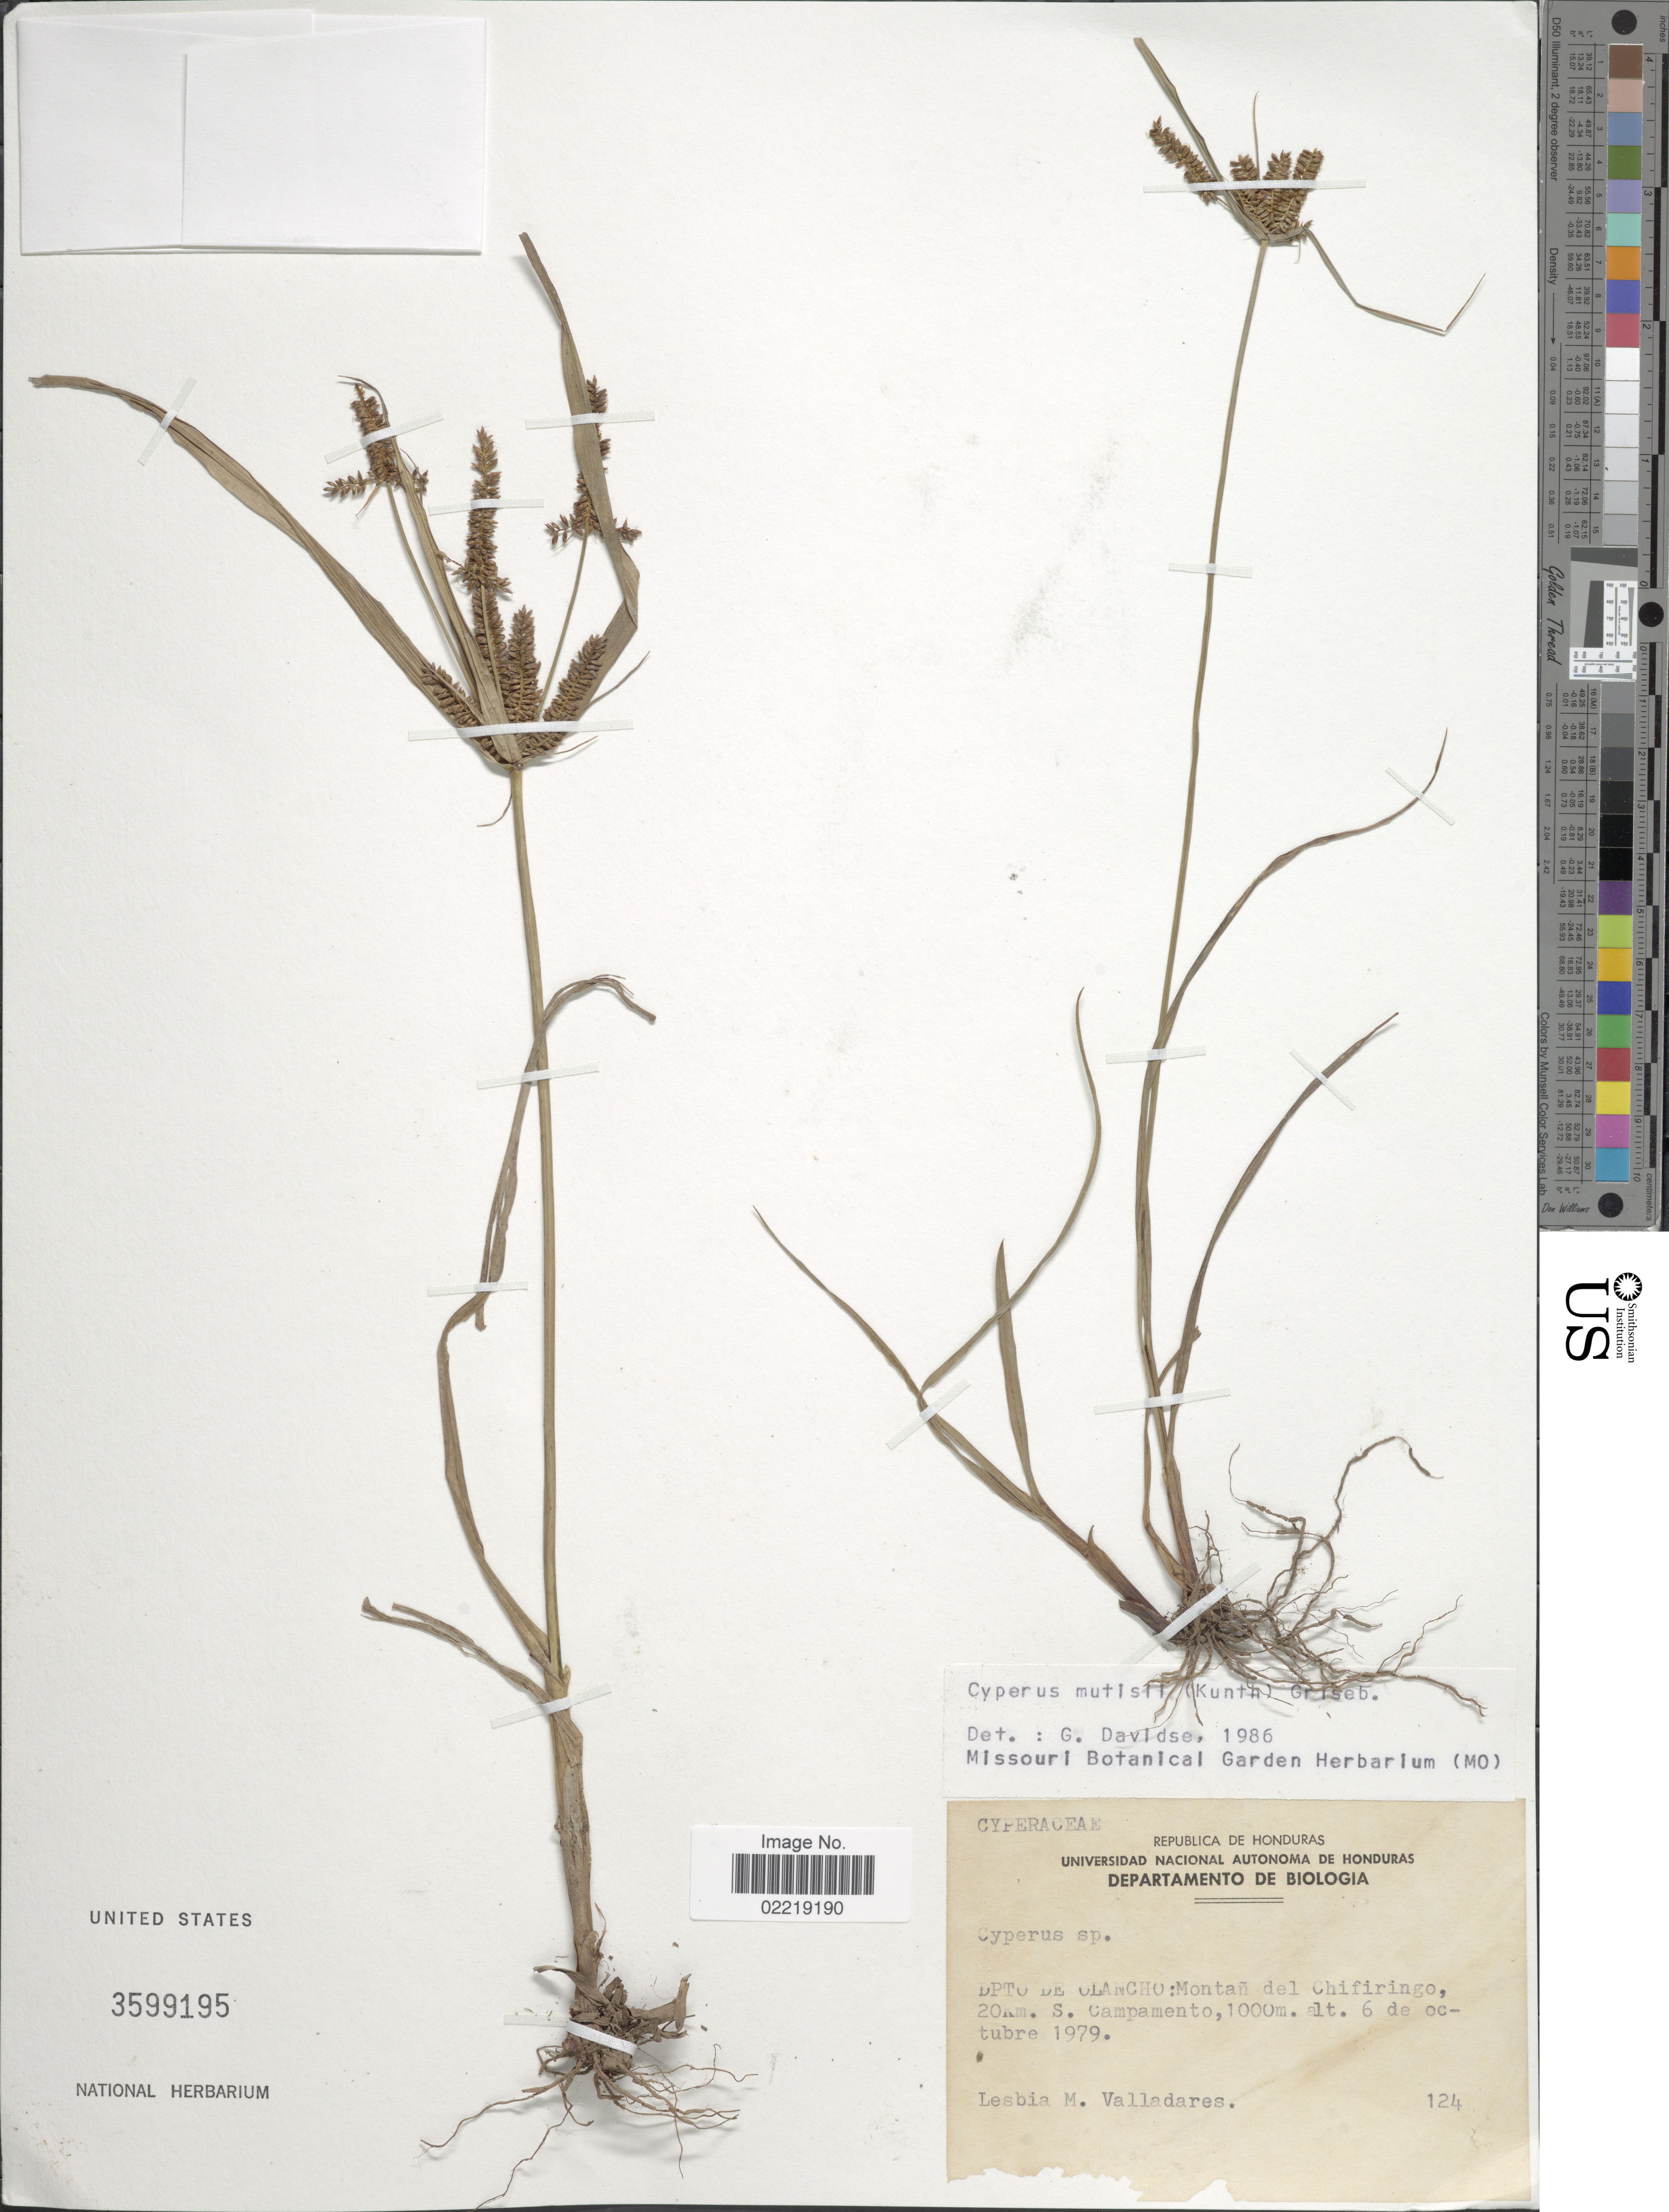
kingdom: Plantae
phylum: Tracheophyta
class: Liliopsida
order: Poales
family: Cyperaceae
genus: Cyperus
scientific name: Cyperus mutisii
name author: (Kunth) Andersson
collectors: L. Valladares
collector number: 124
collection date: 1979-10-06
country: Honduras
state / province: Olancho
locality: Dpto de Olancho: Montan del Chifiringo, 20km. S. Campamento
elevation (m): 1000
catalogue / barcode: US 3599195